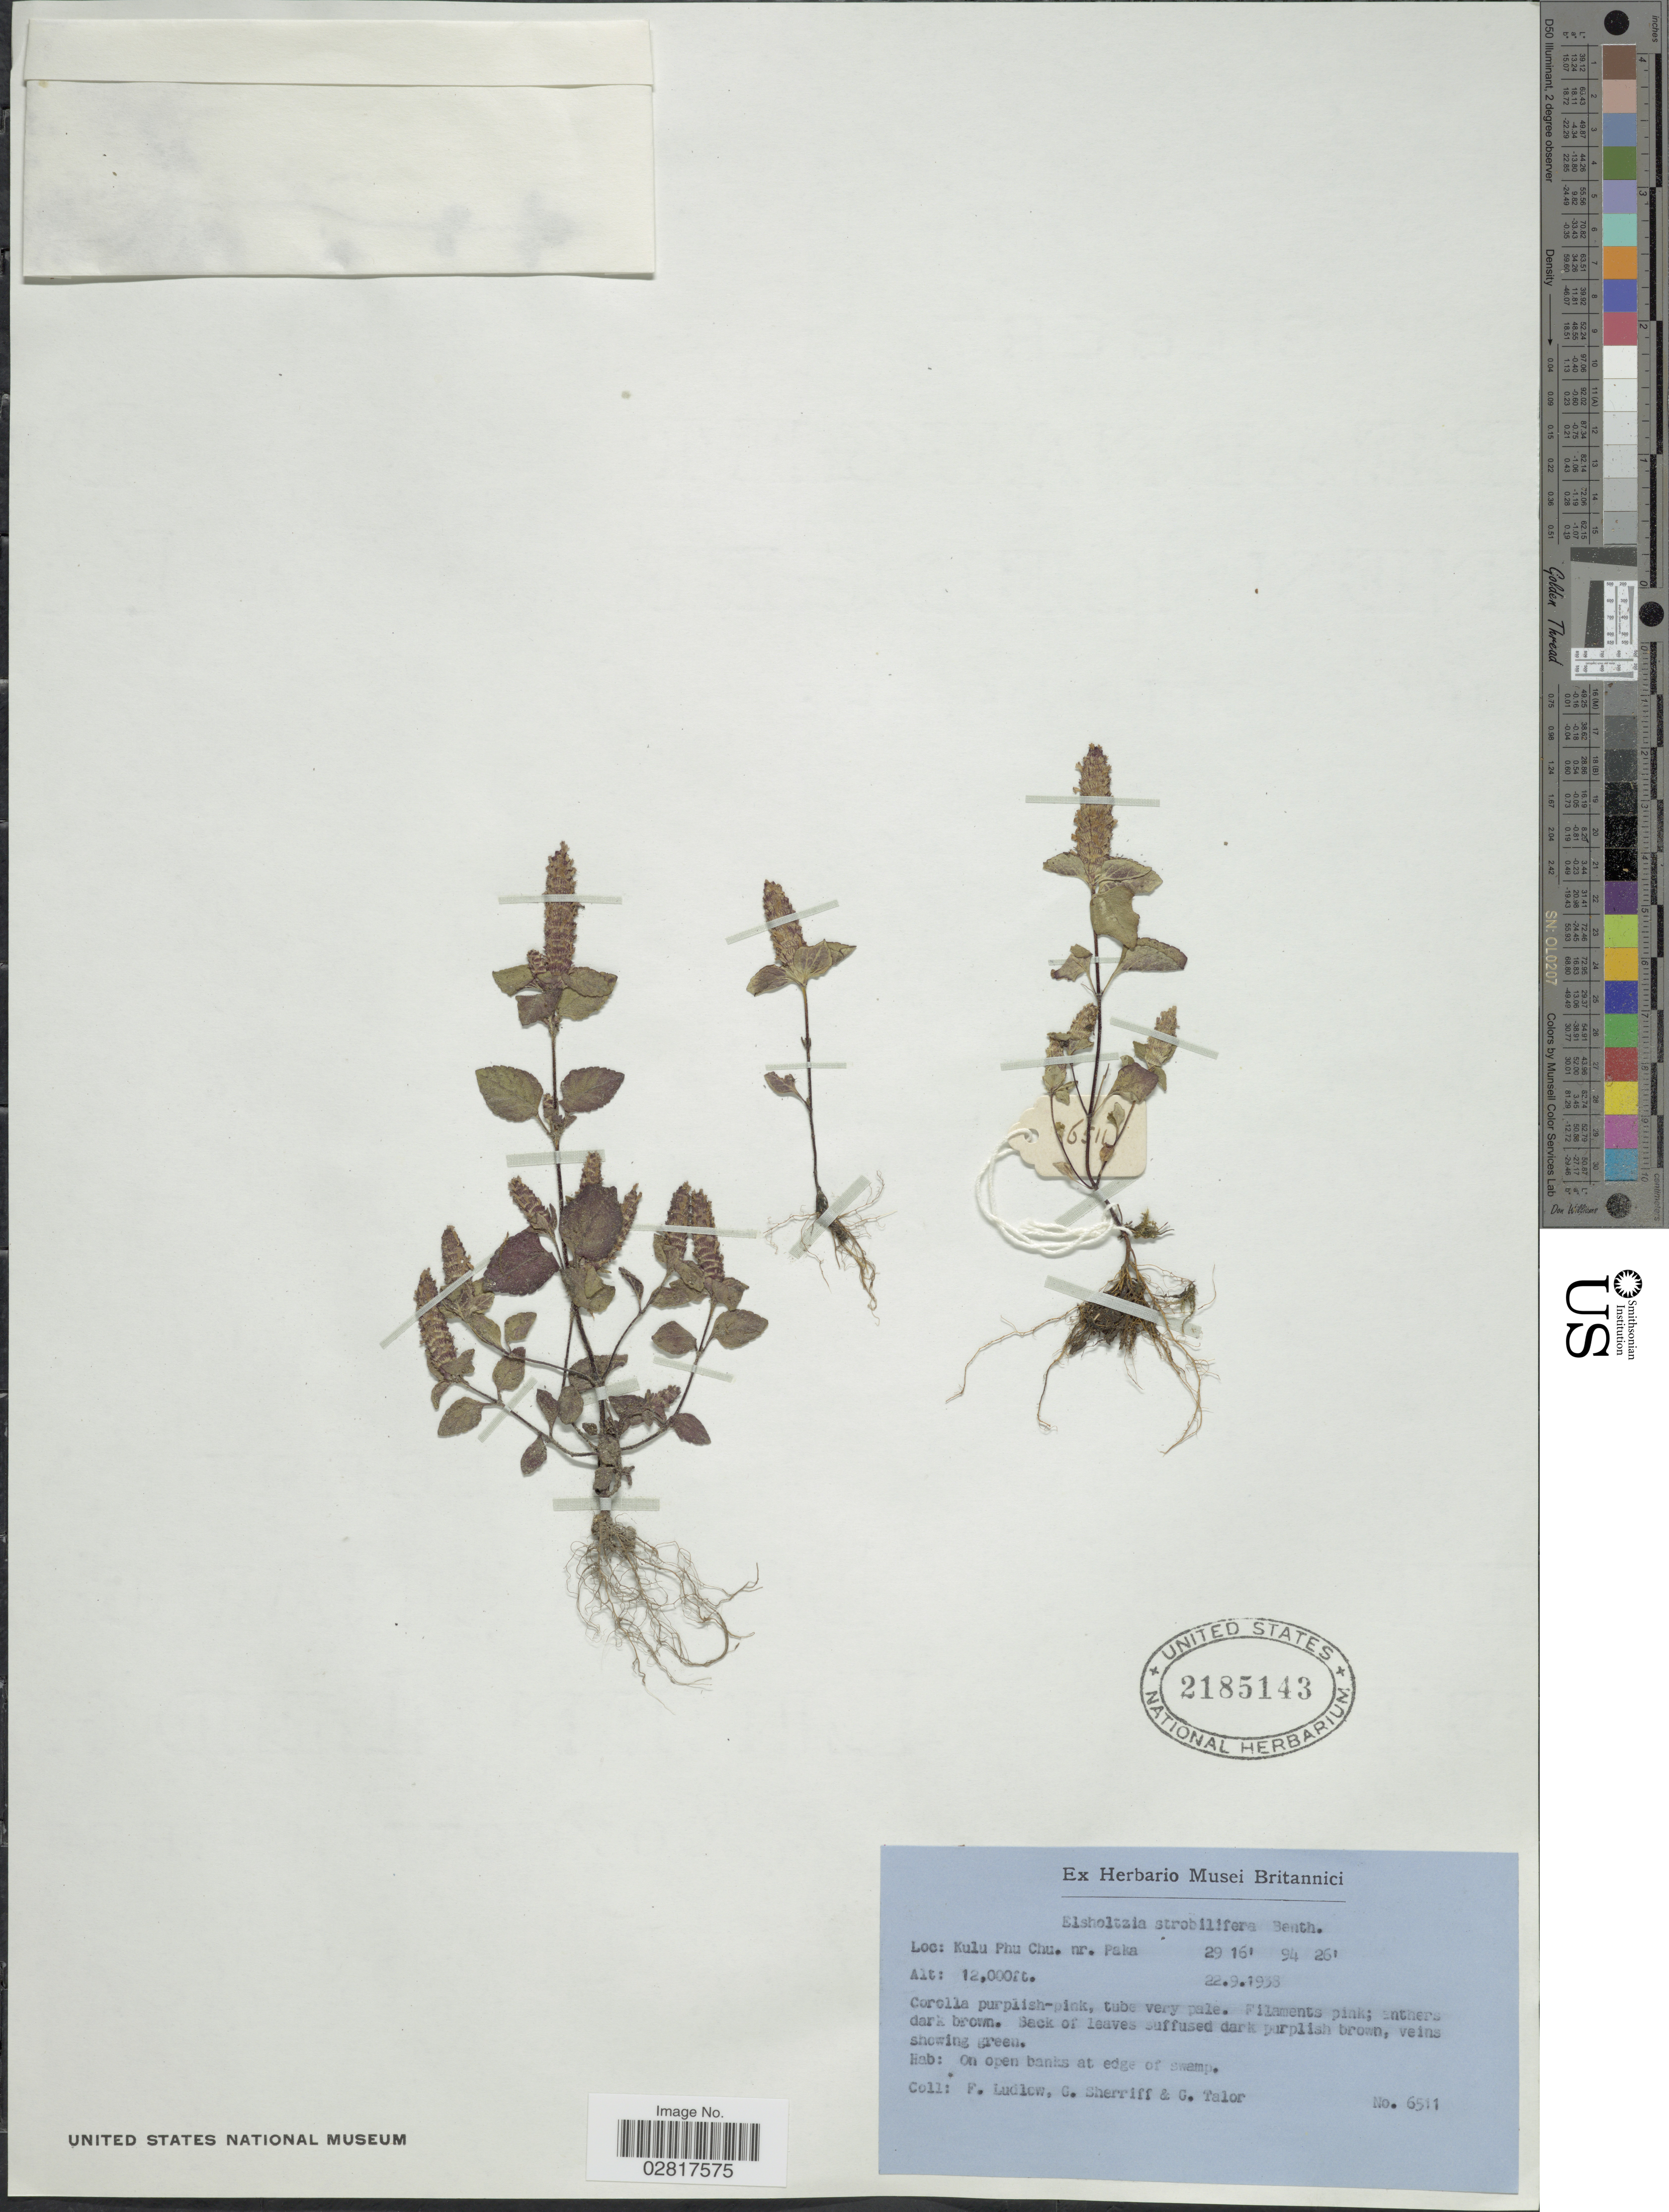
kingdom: Plantae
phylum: Tracheophyta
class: Magnoliopsida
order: Lamiales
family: Lamiaceae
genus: Elsholtzia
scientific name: Elsholtzia strobilifera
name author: (Benth.) Benth.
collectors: F. Ludlow, G. Sherriff & G. Talor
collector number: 6511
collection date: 1933-09-22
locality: Kulu Phu Chu. nr. Paka.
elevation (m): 3658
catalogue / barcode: US 2185143